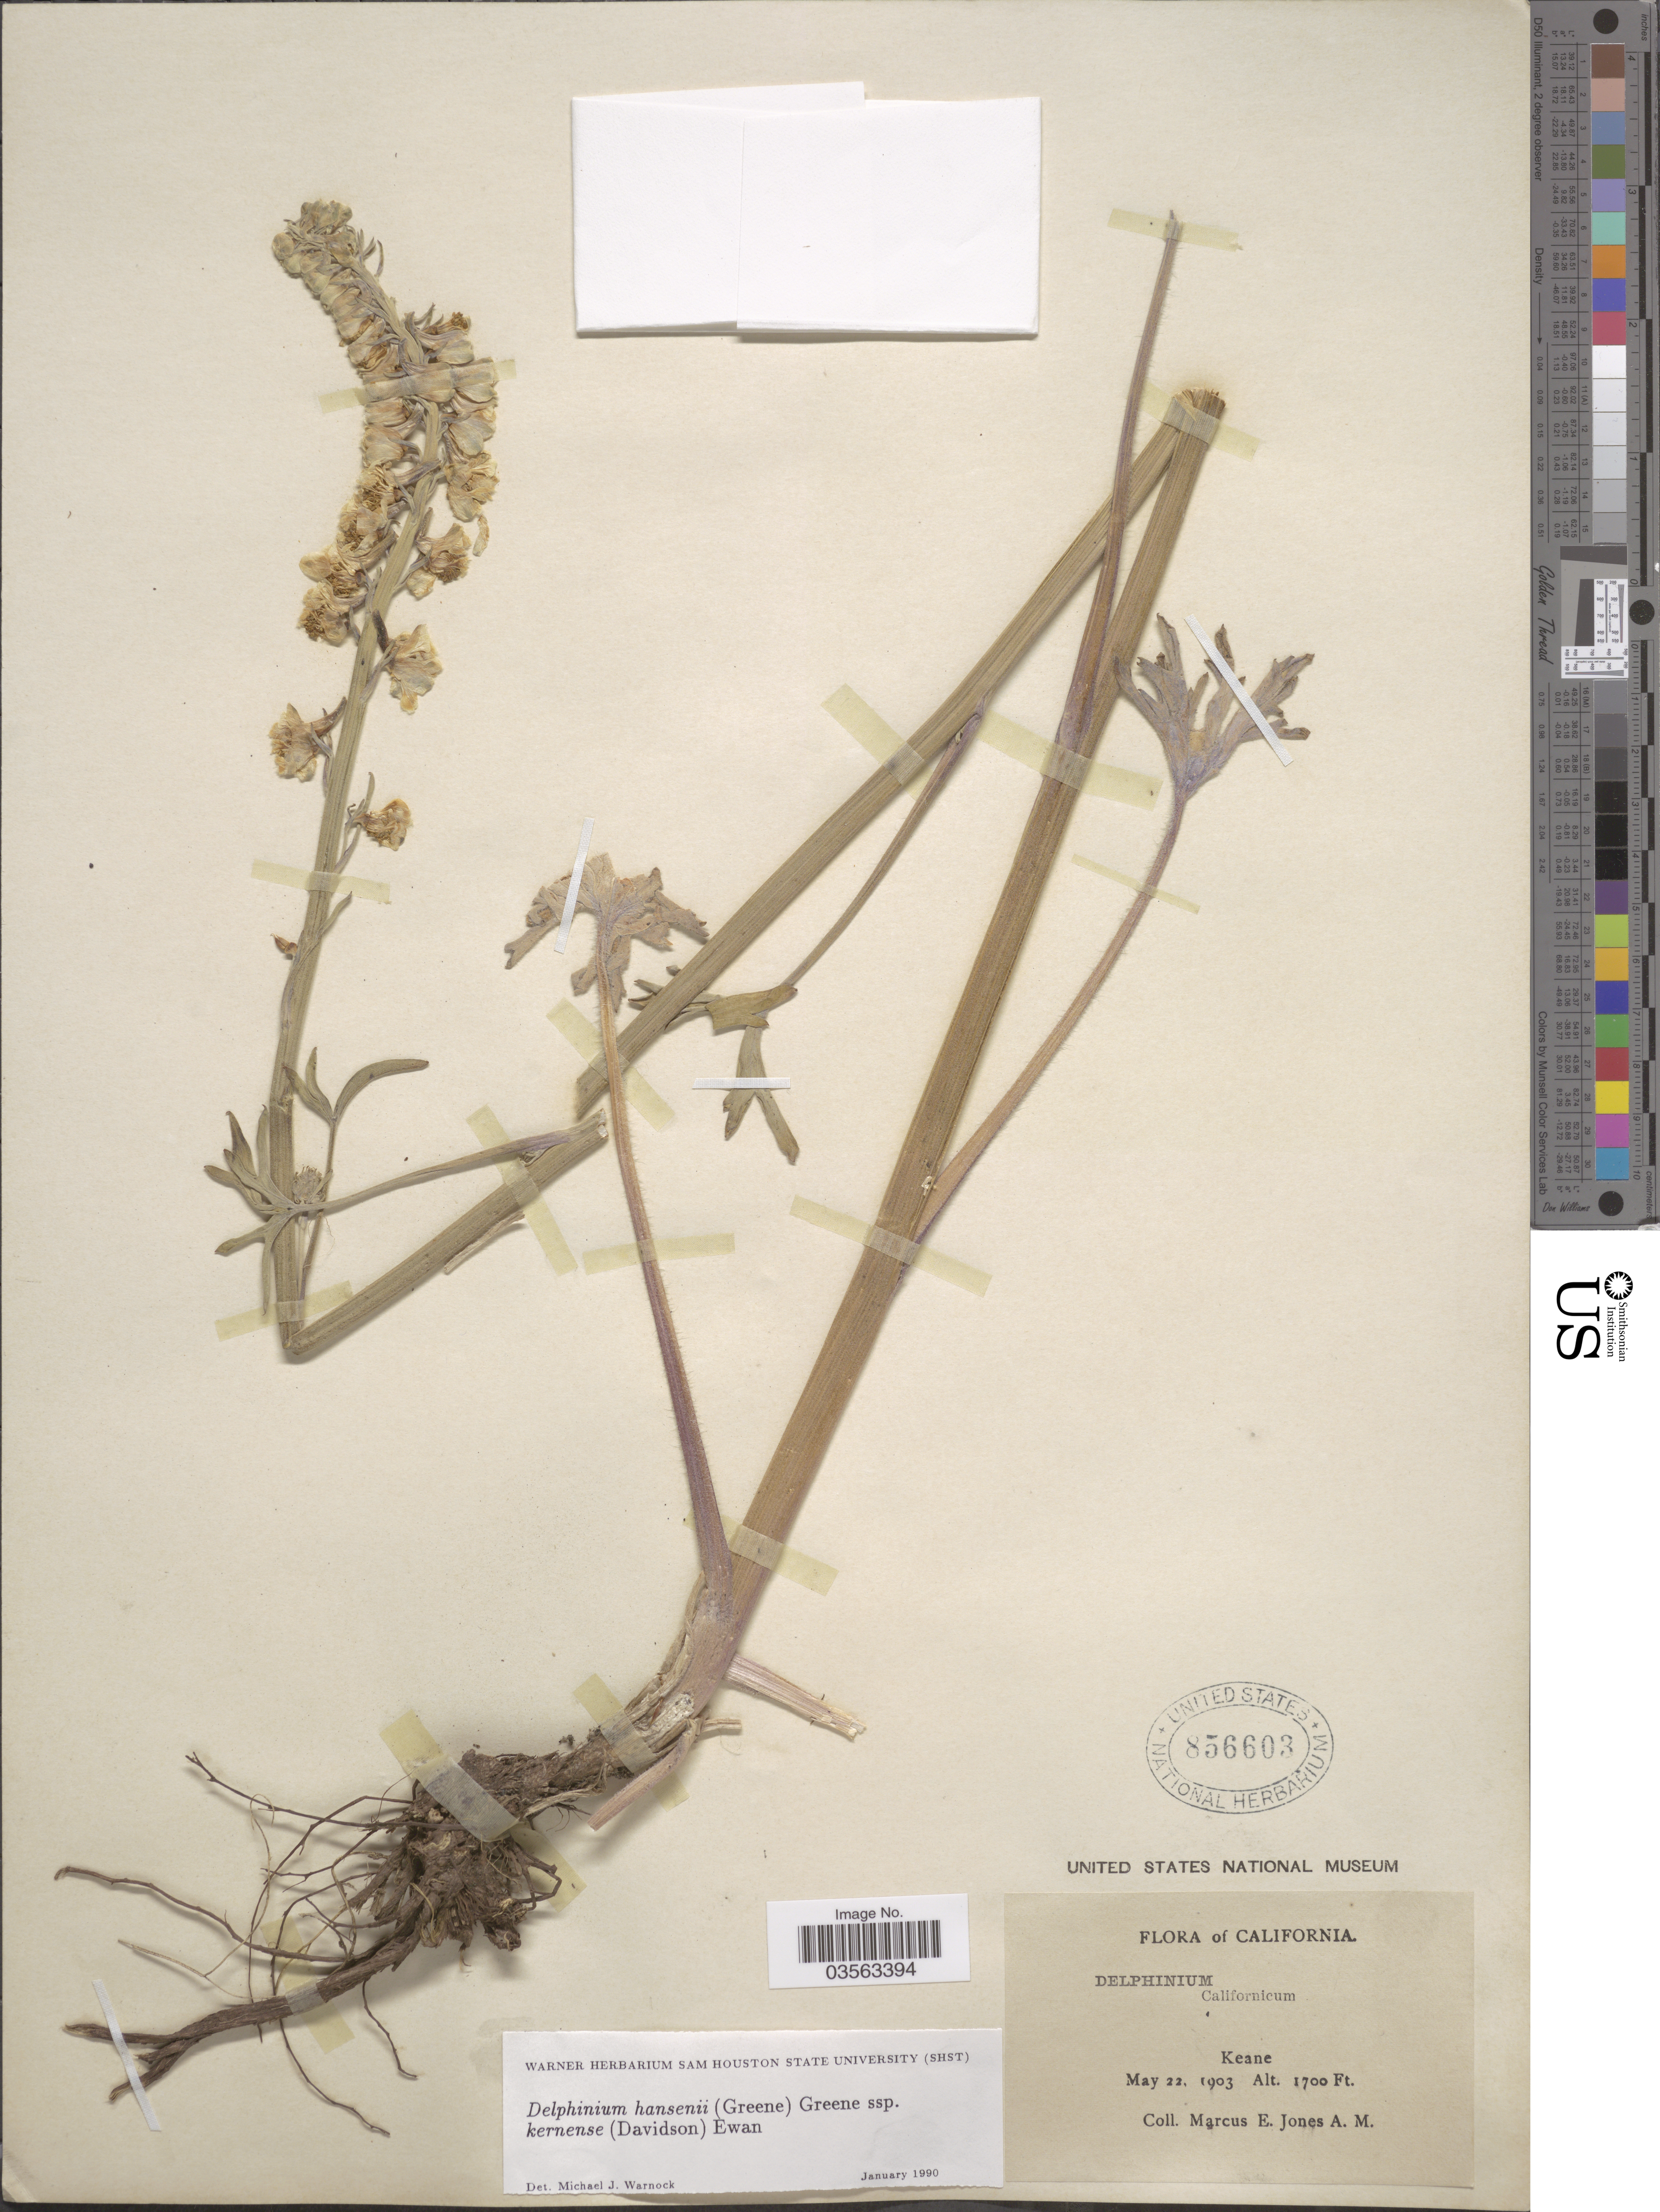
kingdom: Plantae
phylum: Tracheophyta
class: Magnoliopsida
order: Ranunculales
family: Ranunculaceae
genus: Delphinium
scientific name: Delphinium hansenii subsp. kernense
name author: (Davidson) Ewan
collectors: M. E. Jones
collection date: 1903-05-22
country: United States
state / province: California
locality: Keane.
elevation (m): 518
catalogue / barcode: US 856603